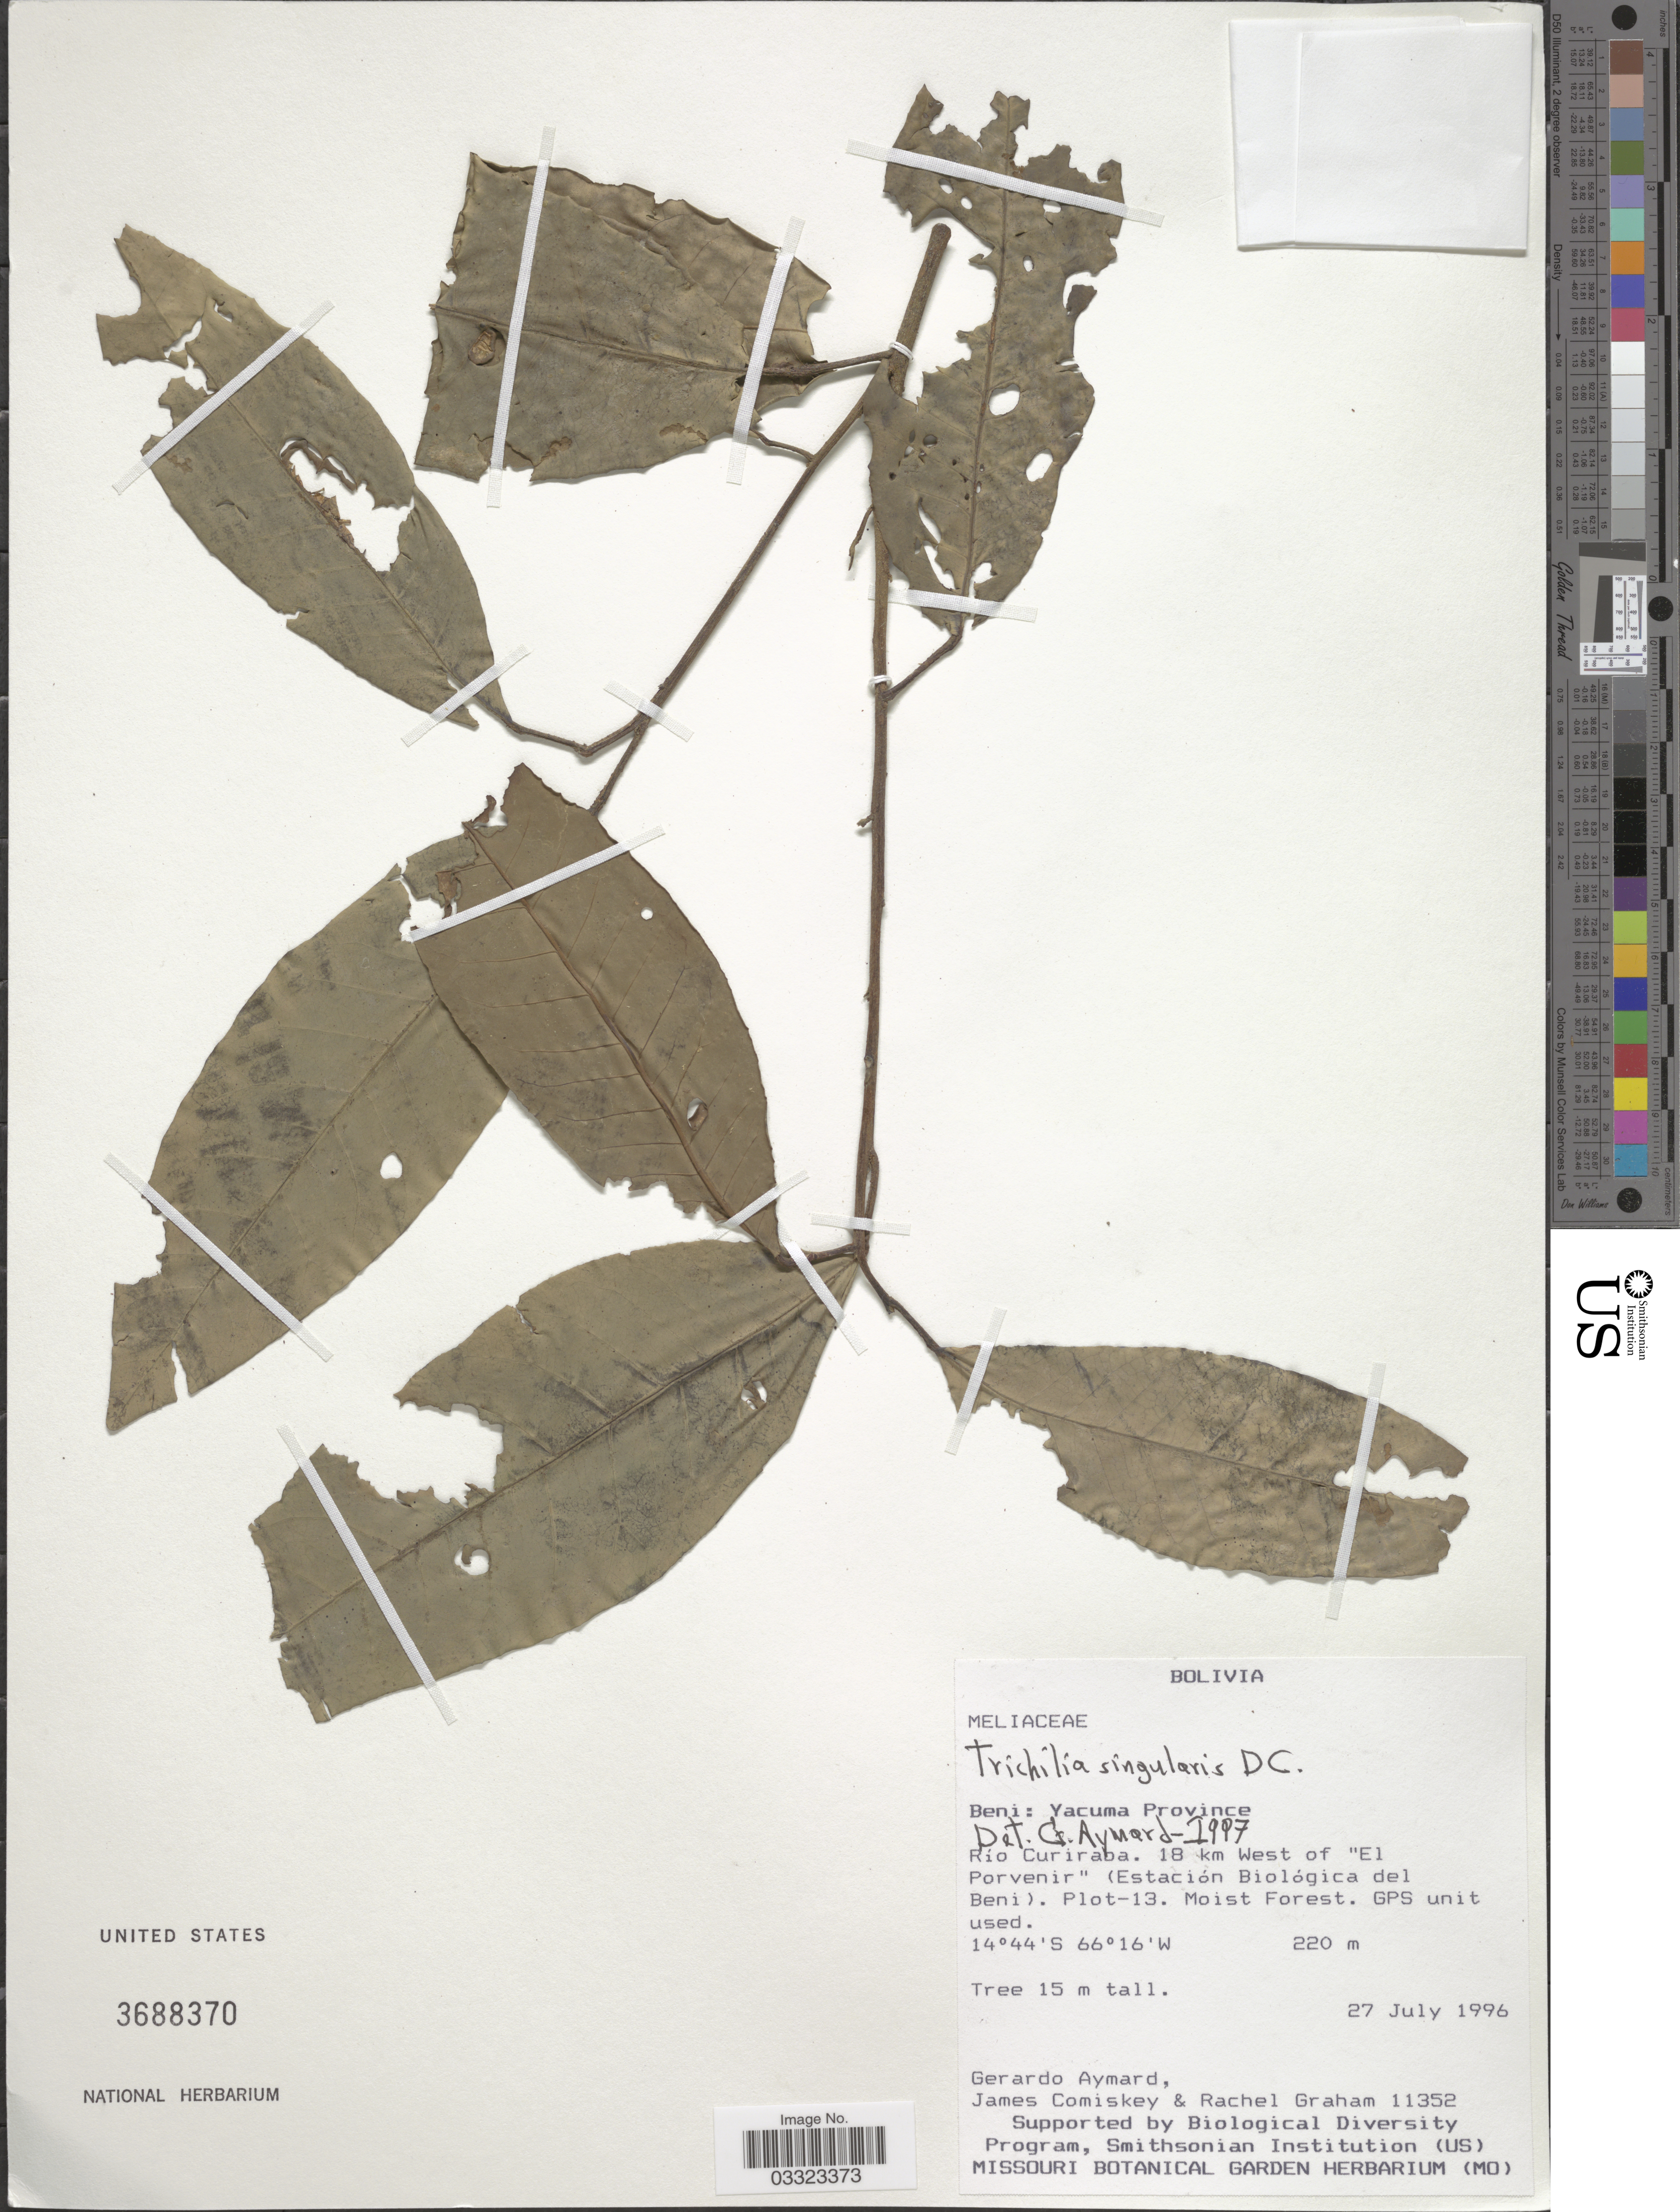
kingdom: Plantae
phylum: Tracheophyta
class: Magnoliopsida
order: Sapindales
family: Meliaceae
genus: Trichilia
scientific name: Trichilia singularis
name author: C. DC.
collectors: G. A. Aymard, J. A. Comiskey & R. Graham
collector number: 11352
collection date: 1996-07-27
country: Bolivia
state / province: Beni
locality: Yacuma Province, Río Curiraba. 18 km West of "El Porvernir" (Estación Biológica del Beni). Plot-13.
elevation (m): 220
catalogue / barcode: US 3688370